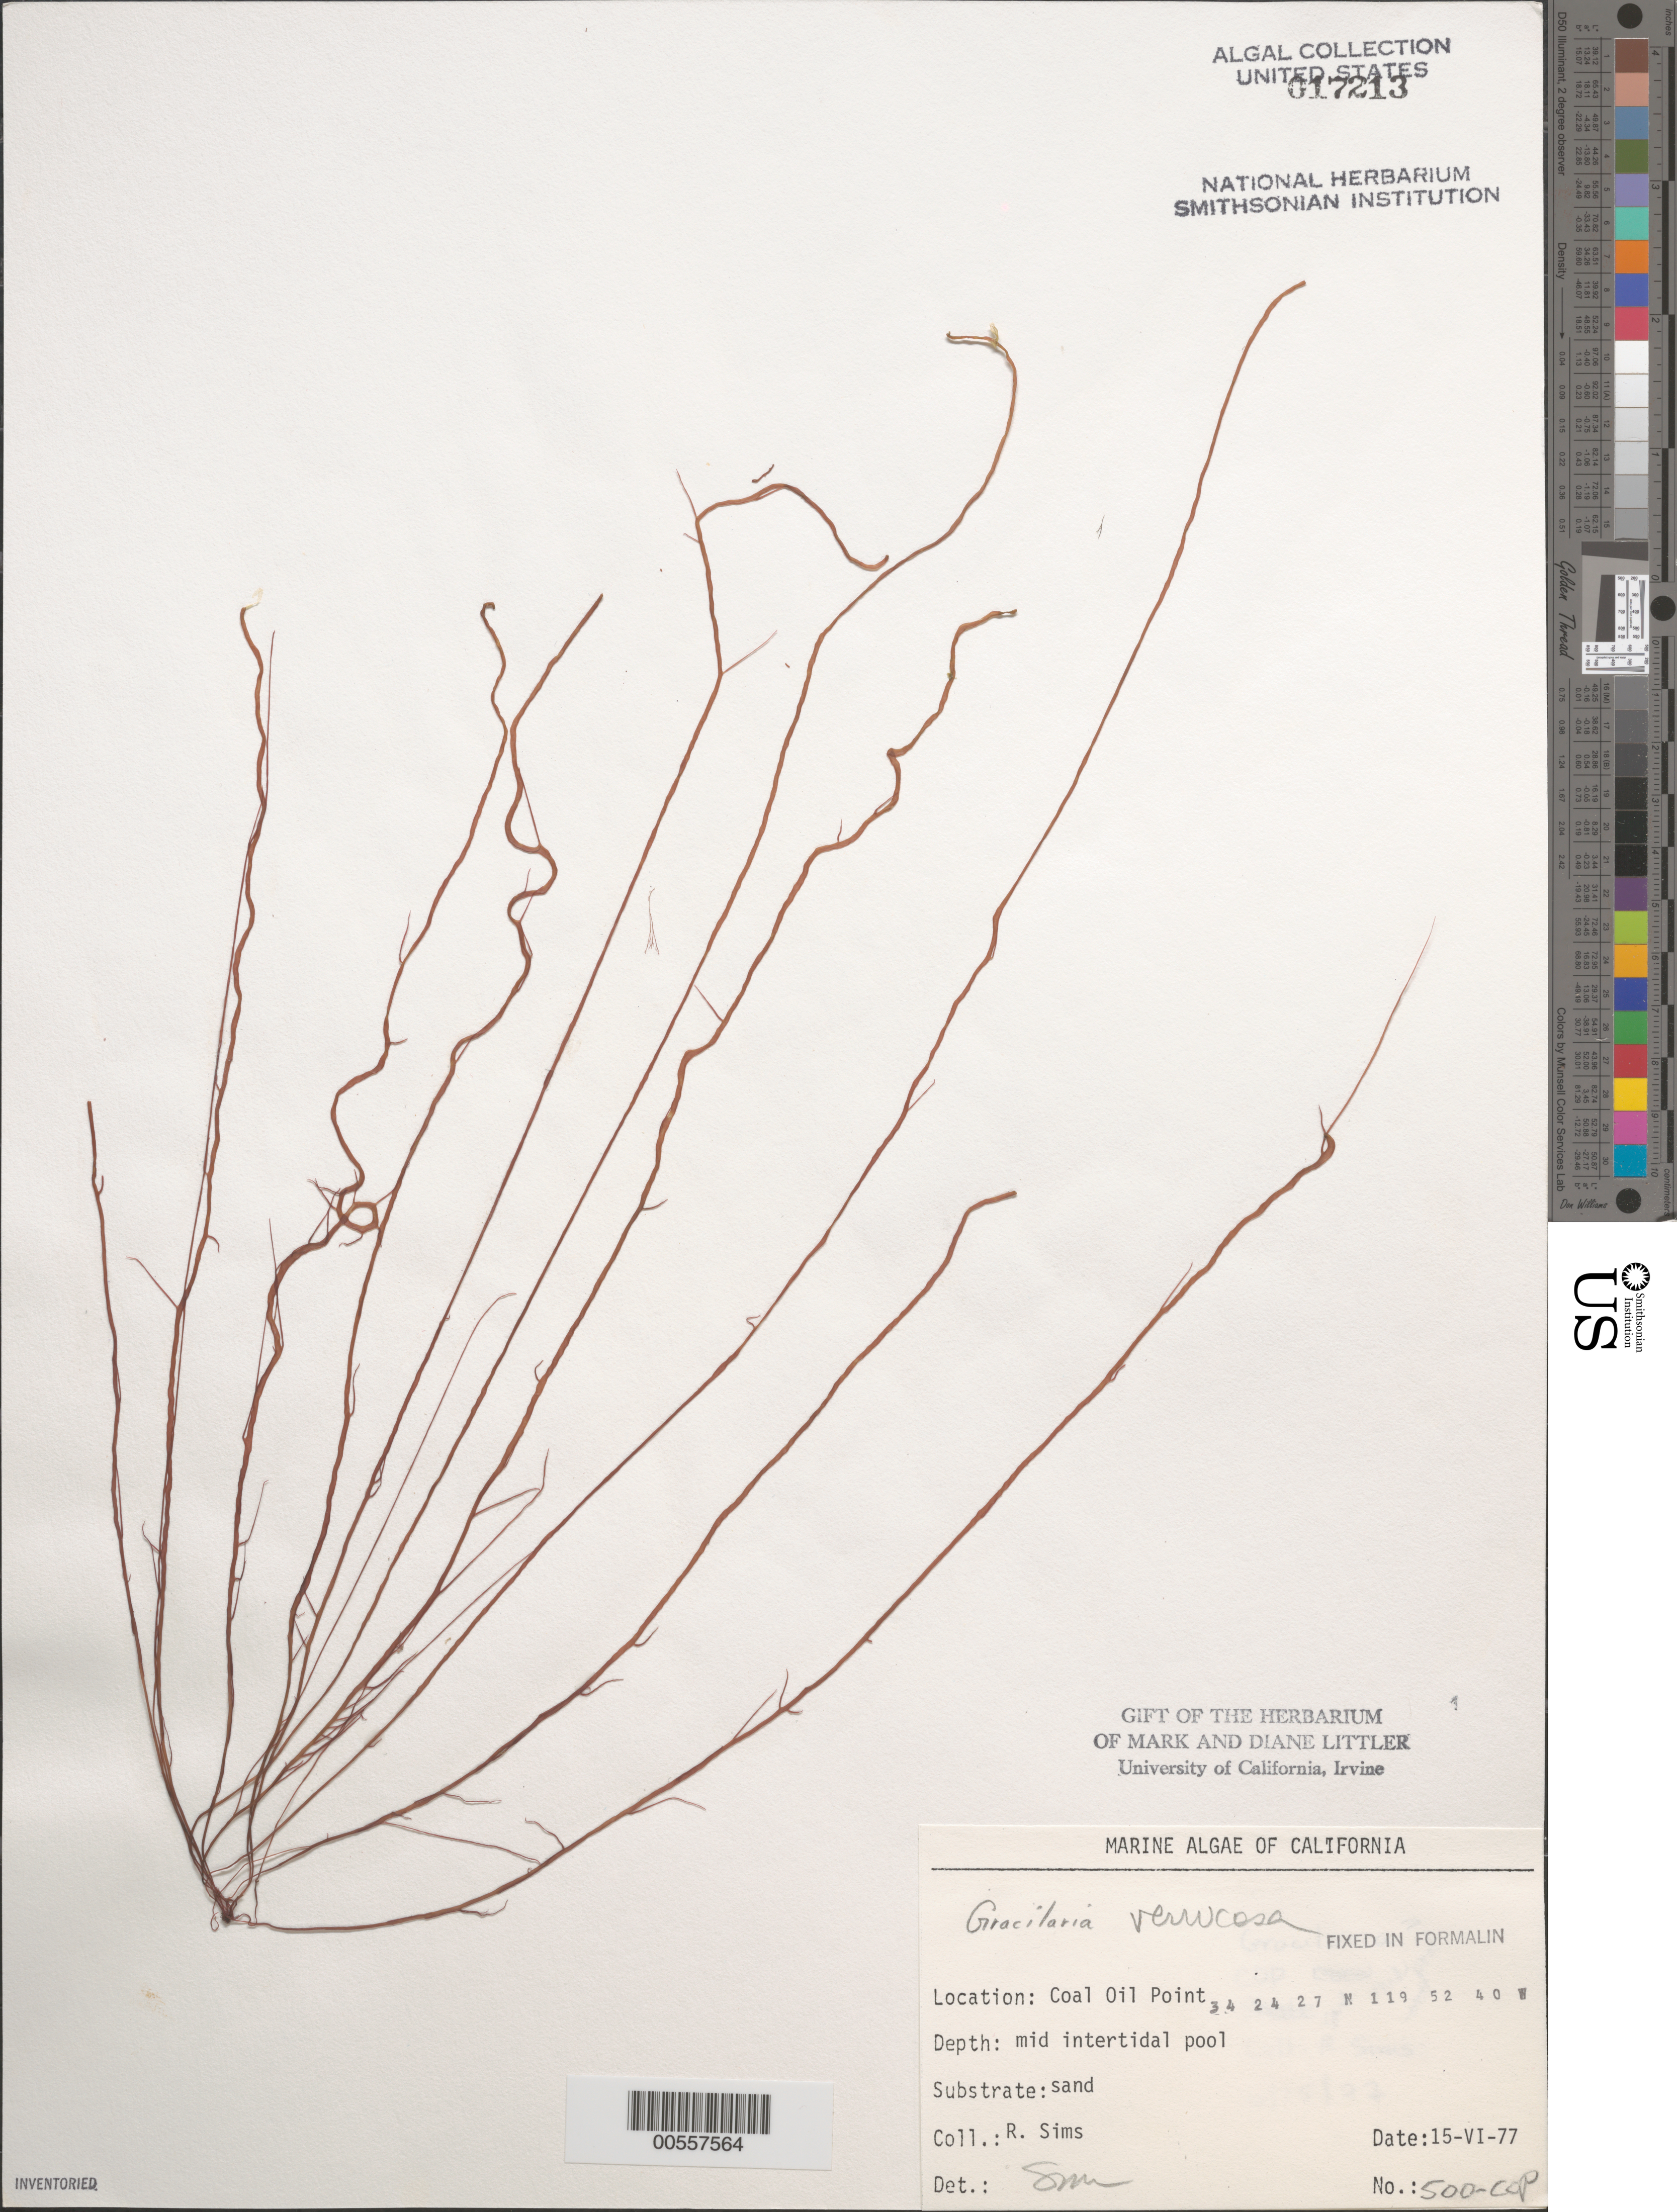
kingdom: Plantae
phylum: Rhodophyta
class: Florideophyceae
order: Gracilariales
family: Gracilariaceae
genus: Gracilariopsis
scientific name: Gracilariopsis longissima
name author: (S.G. Gmel.) Steentoft et al.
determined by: Algae name updating Project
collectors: R. H. Sims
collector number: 500-cop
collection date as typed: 15 Jun 1977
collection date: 1977-06-15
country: United States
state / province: California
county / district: Santa Barbara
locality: Coal Oil Point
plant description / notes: BLM-SOCALBIGHT Rocky Intertidal Survey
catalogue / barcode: US 17213